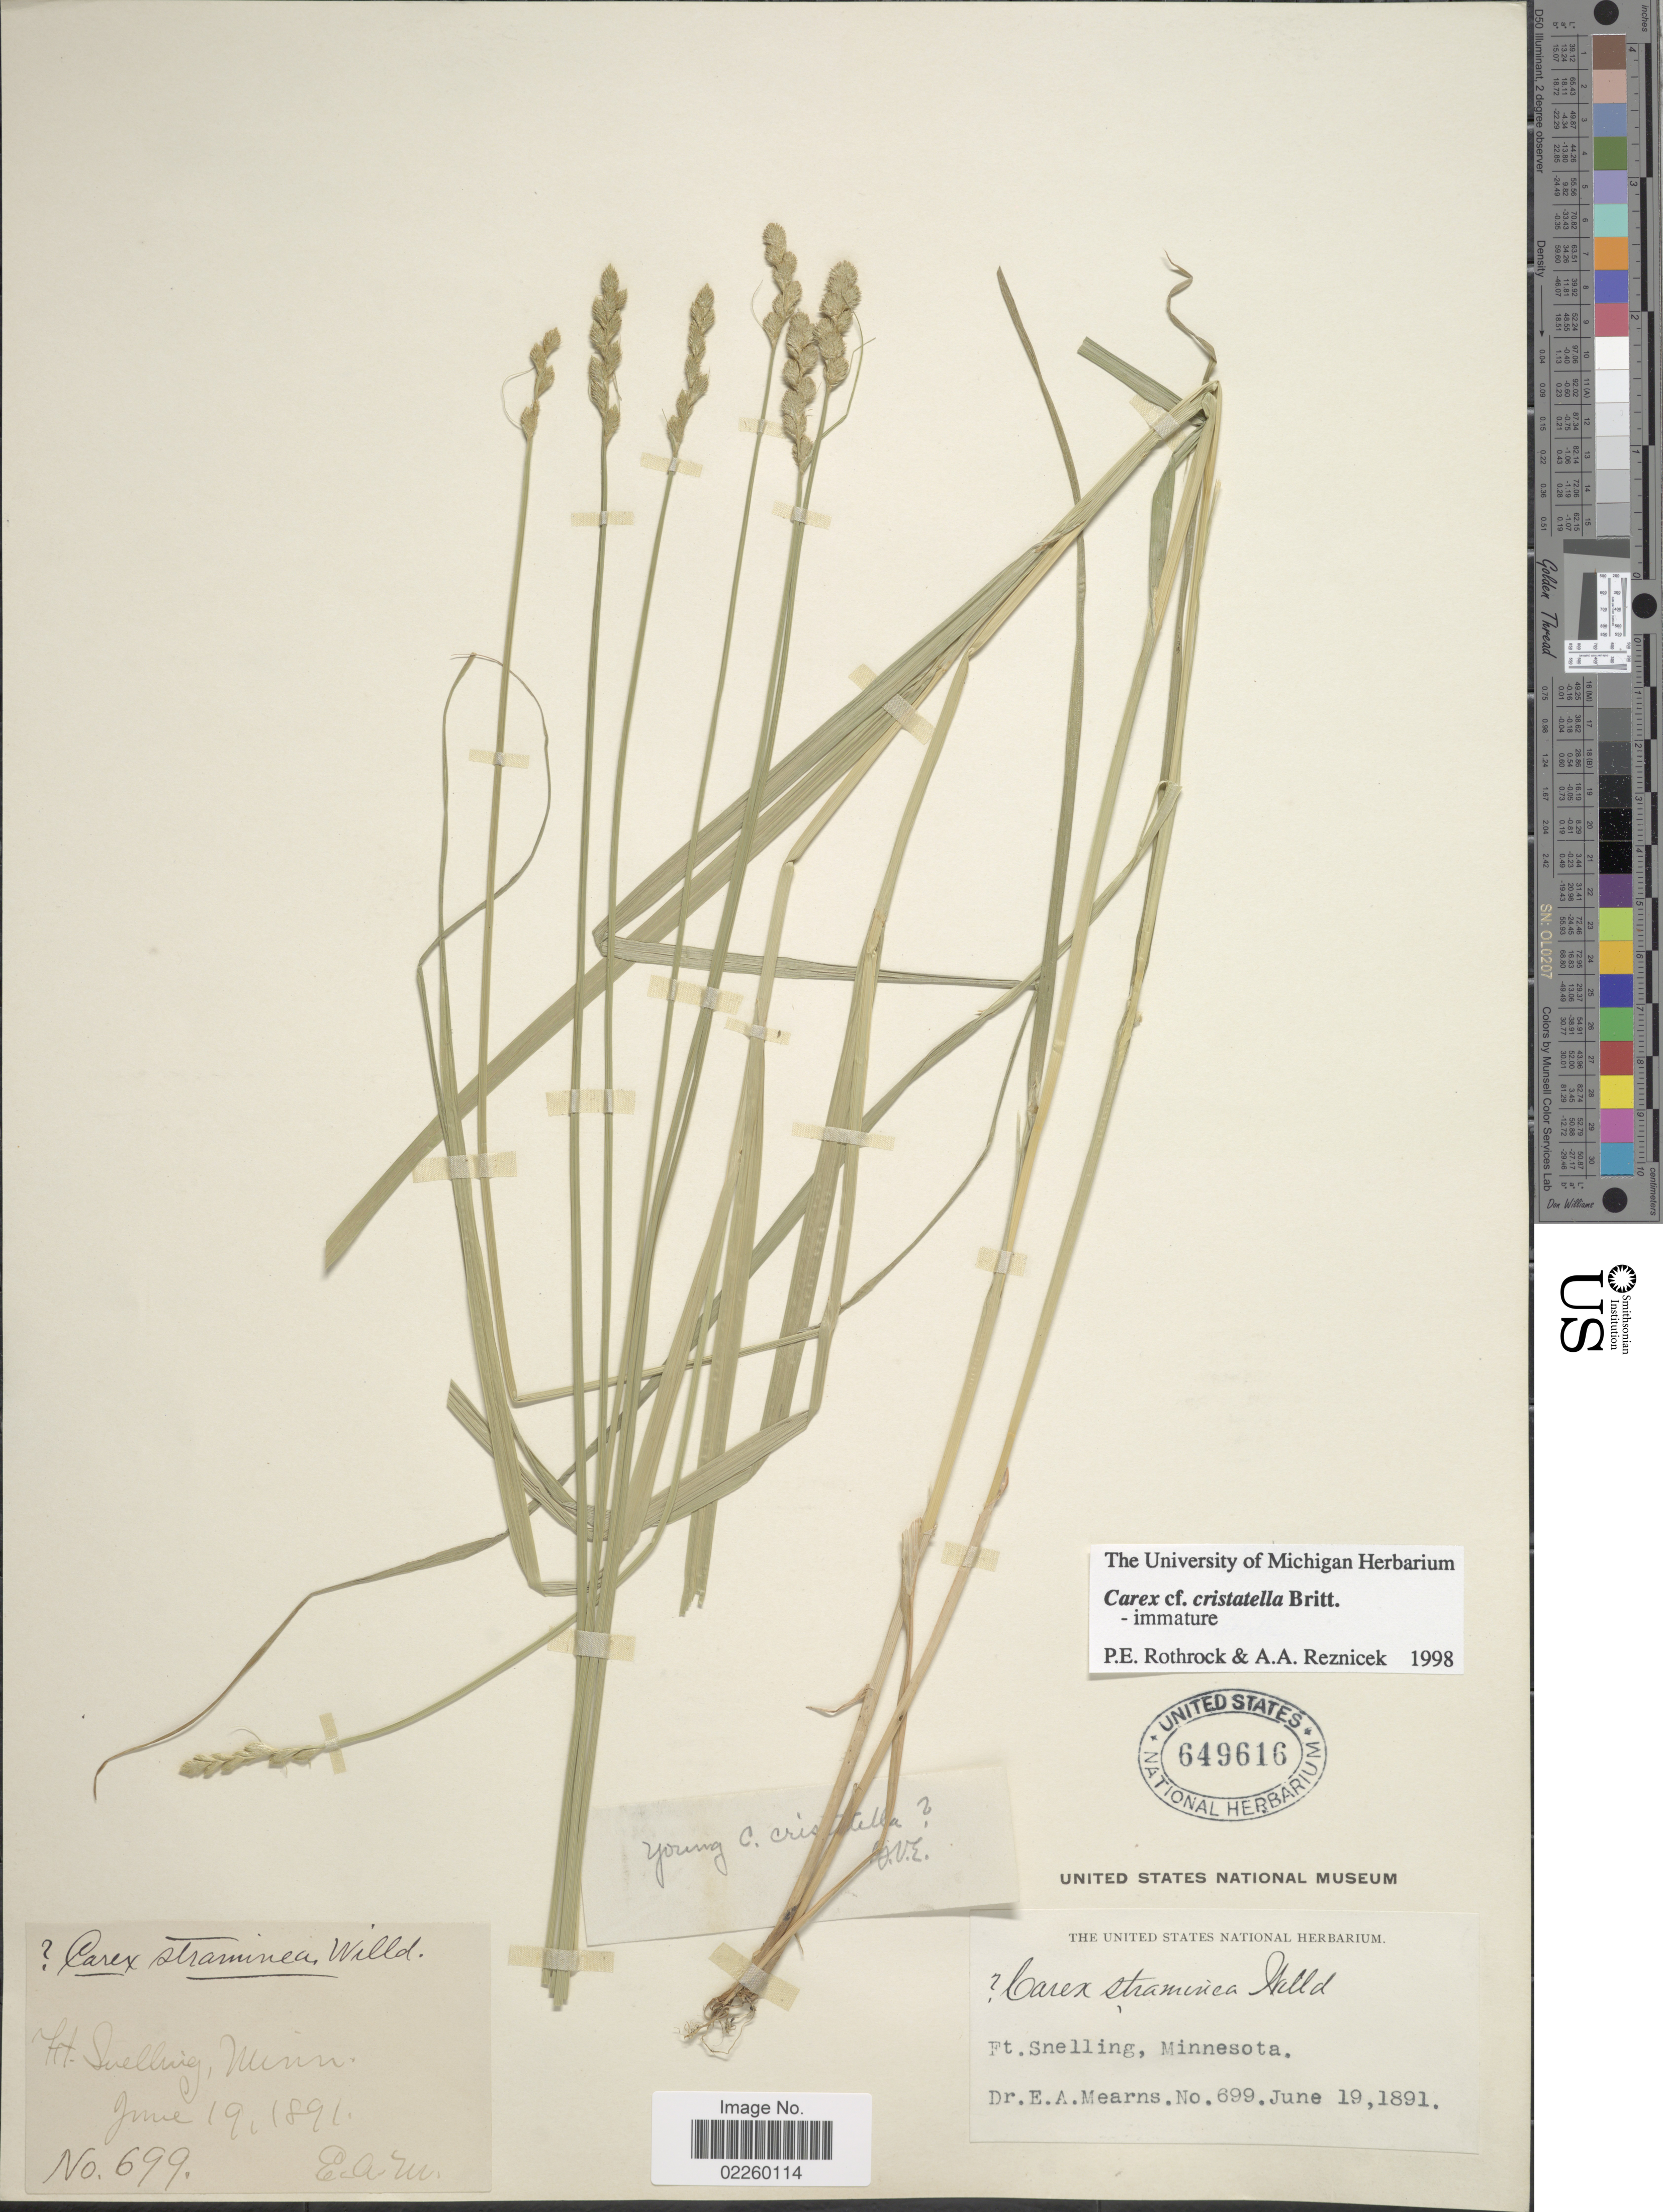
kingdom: Plantae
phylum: Tracheophyta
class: Liliopsida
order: Poales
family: Cyperaceae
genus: Carex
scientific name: Carex cristatella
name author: Britton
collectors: E. A. Mearns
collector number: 699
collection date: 1891-06-19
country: United States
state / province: Minnesota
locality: Ft. Snelling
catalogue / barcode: US 649616